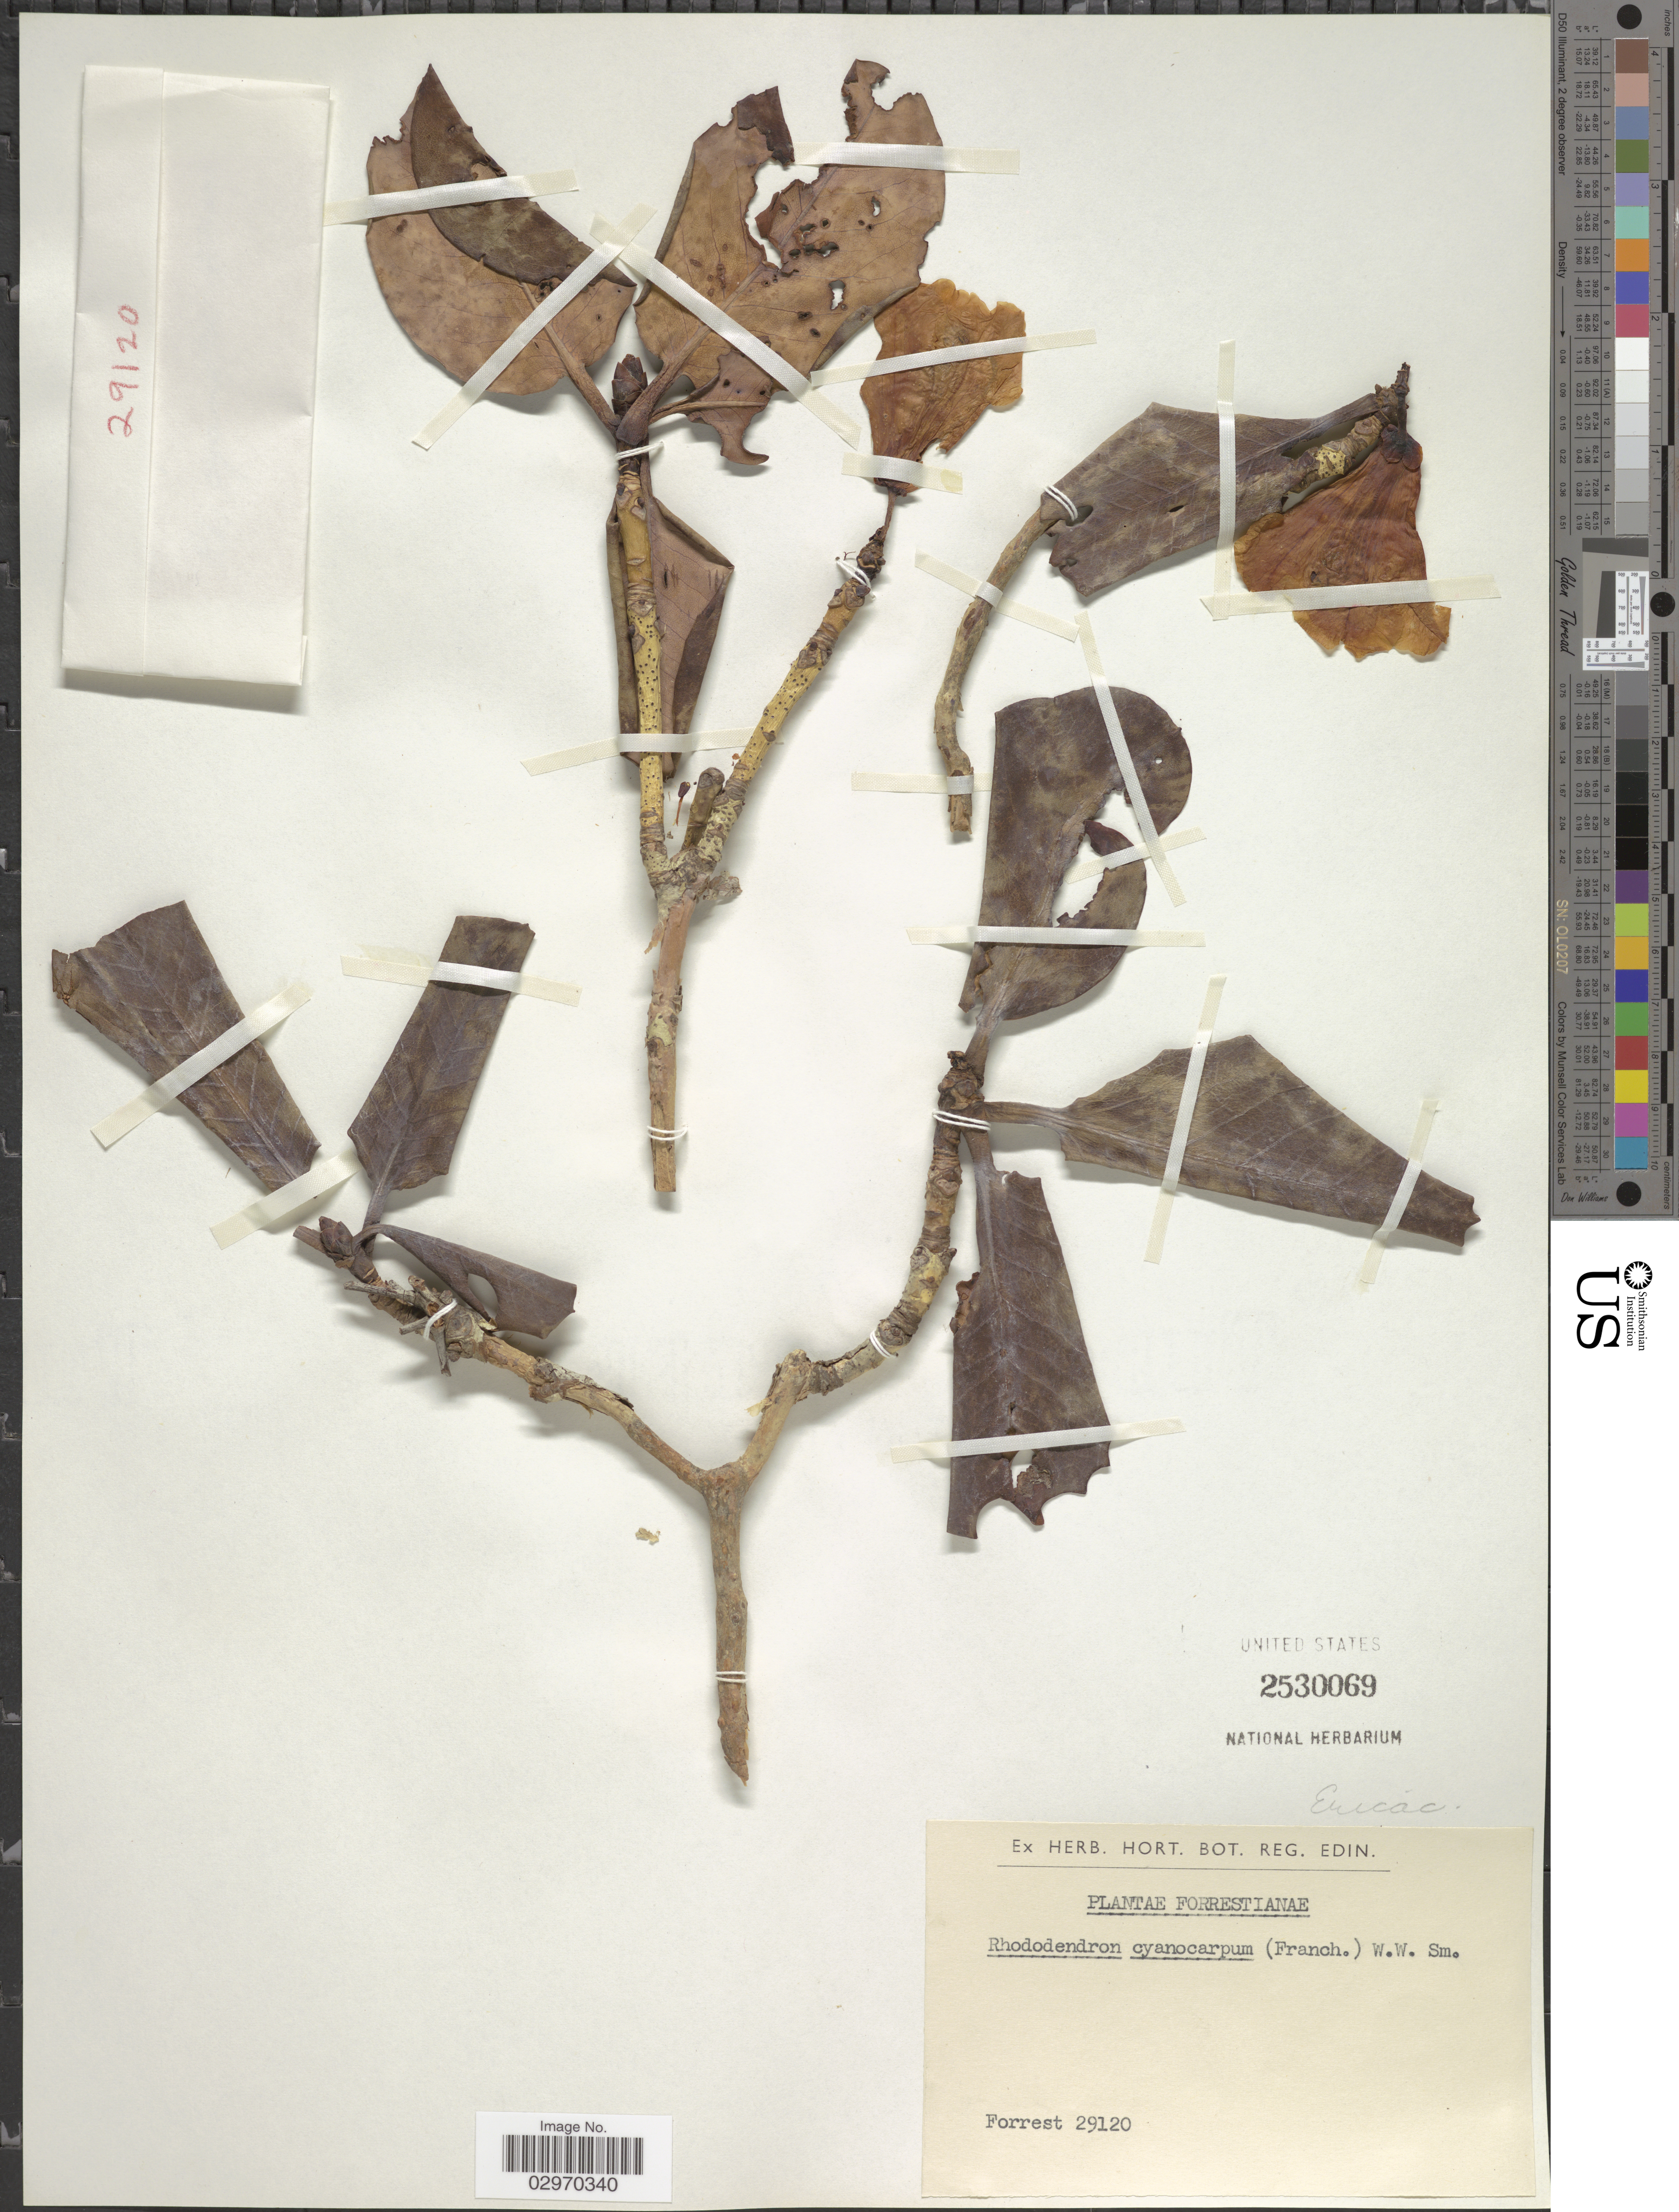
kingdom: Plantae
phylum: Tracheophyta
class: Magnoliopsida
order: Ericales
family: Ericaceae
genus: Rhododendron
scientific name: Rhododendron cyanocarpum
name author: (Franch.) Franch. ex W.W. Sm.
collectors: -. Forrest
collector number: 29120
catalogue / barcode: US 2530069